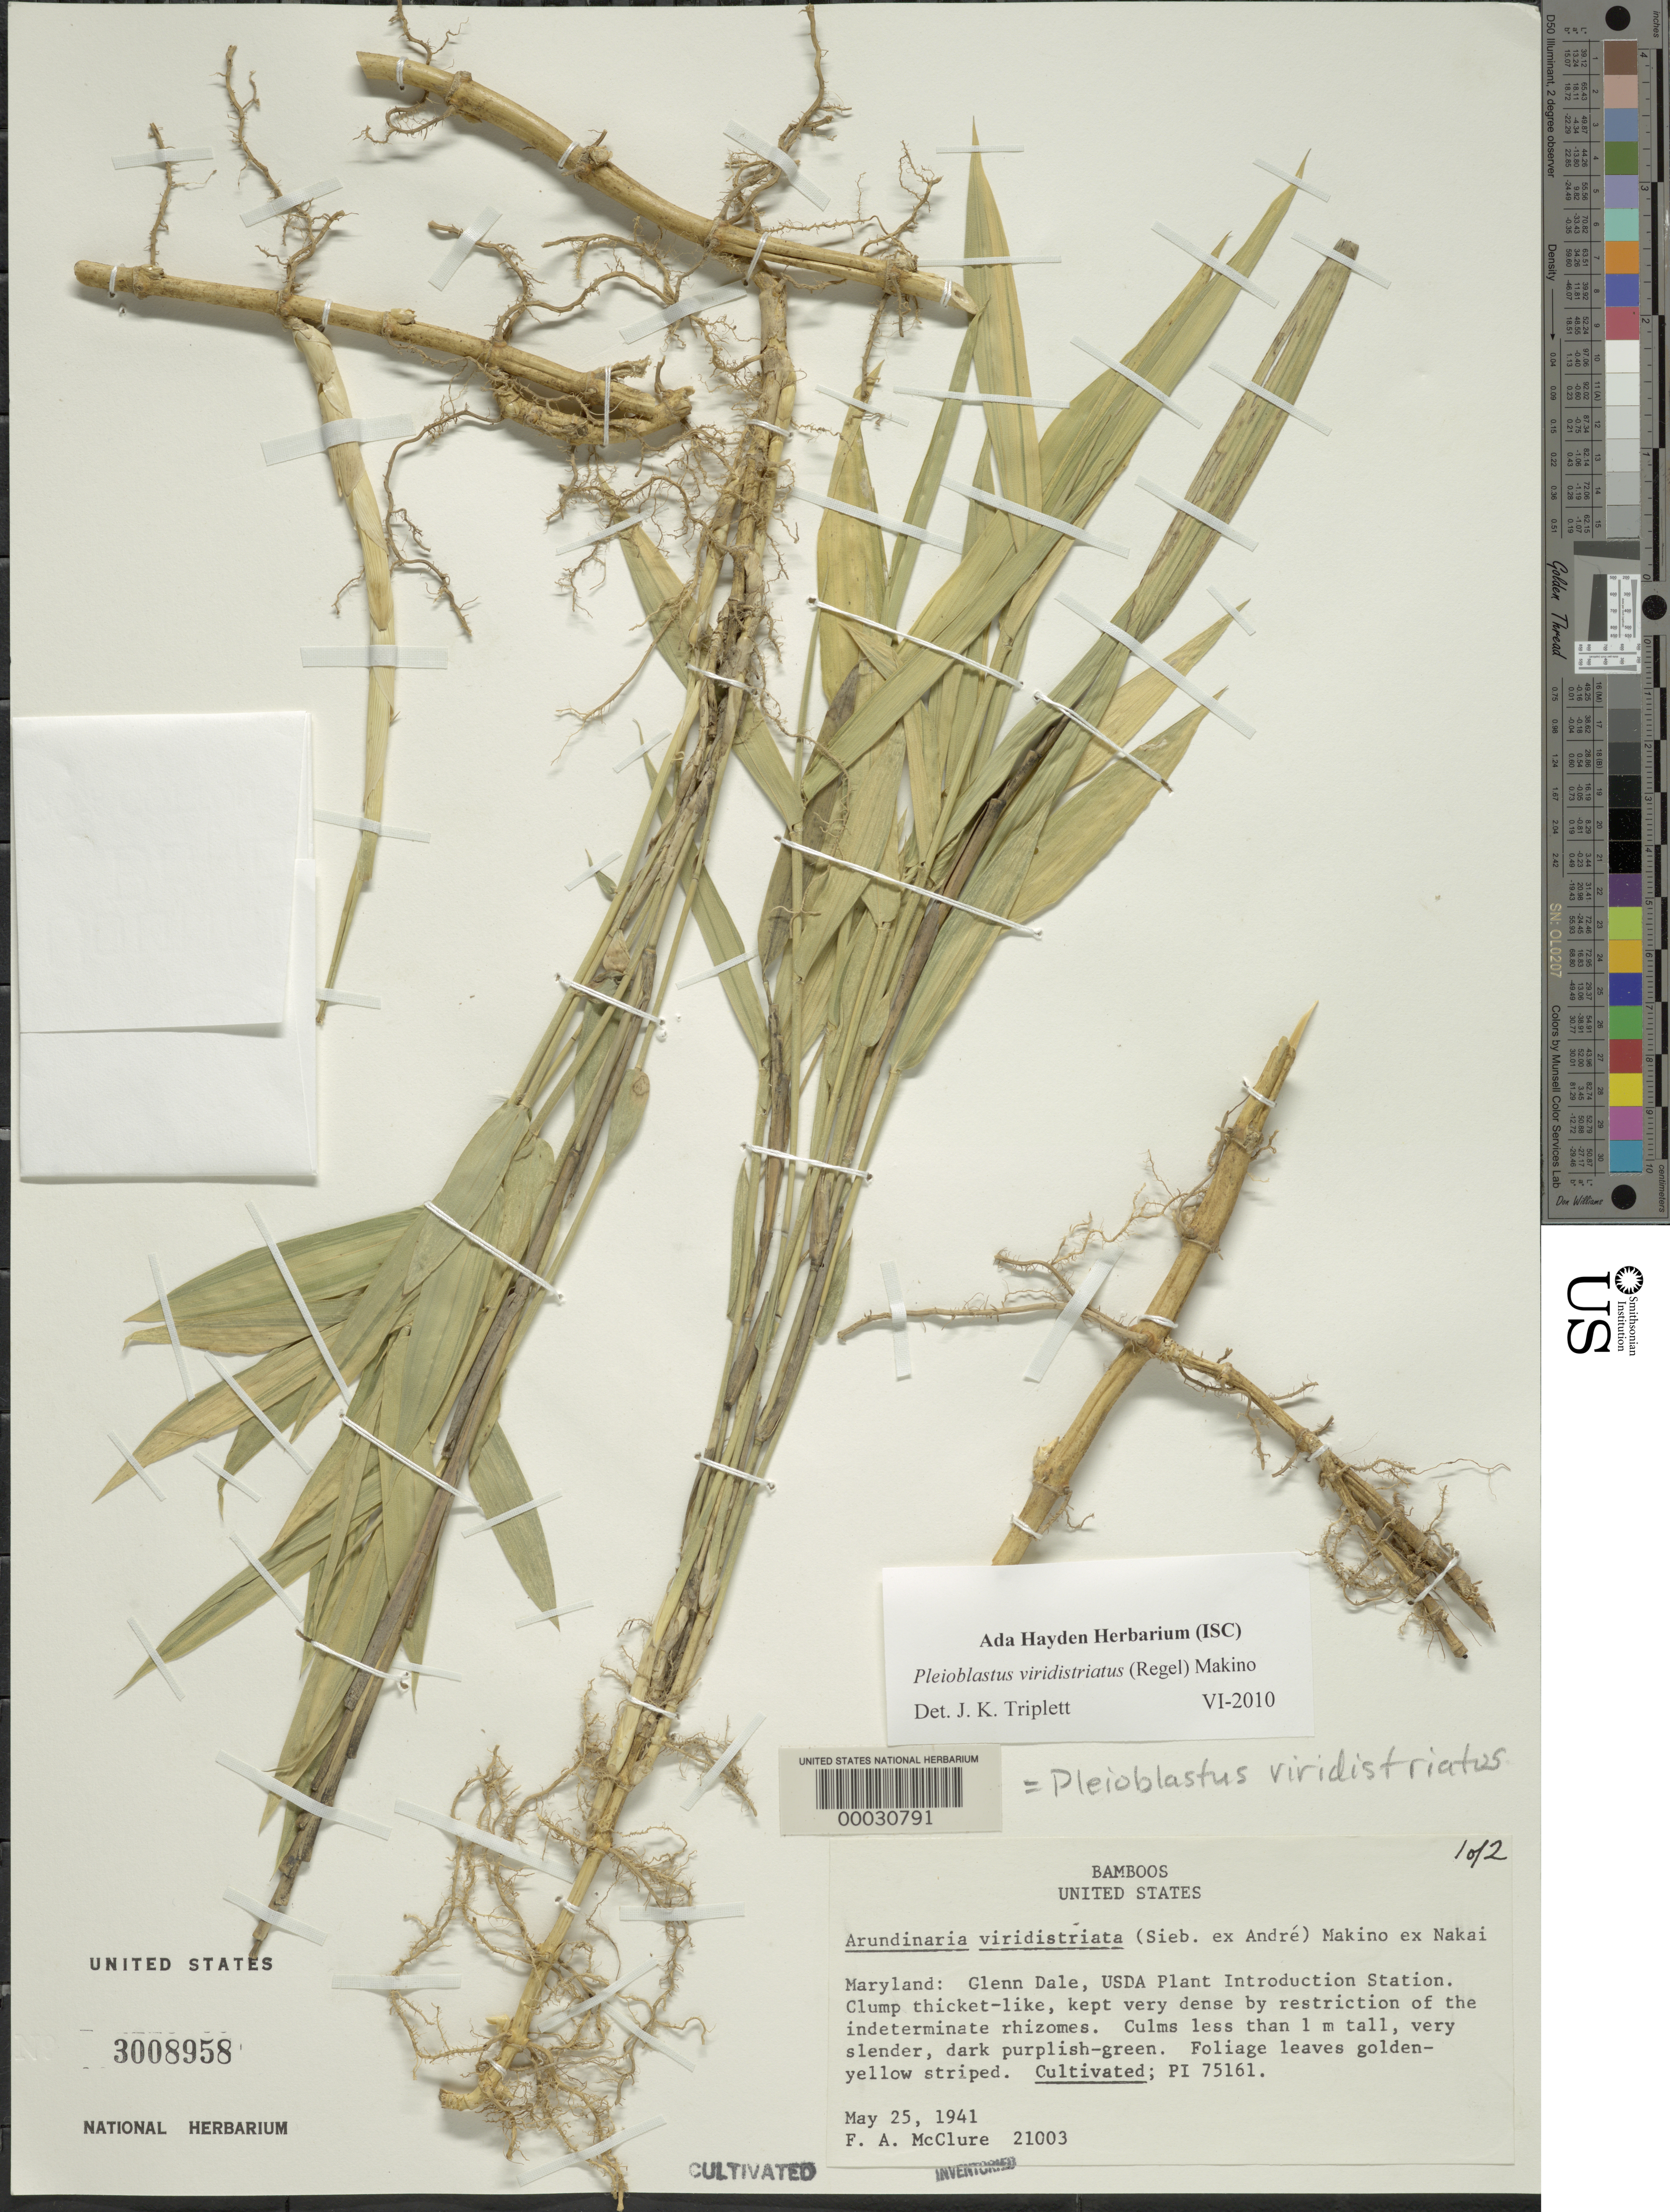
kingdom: Plantae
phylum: Tracheophyta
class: Liliopsida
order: Poales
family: Poaceae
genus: Pleioblastus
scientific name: Pleioblastus viridistriatus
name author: (Regel) Makino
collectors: F. A. McClure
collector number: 21003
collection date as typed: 25 May 1941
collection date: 1941-05-25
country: United States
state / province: Maryland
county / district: Prince George's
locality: Glenn dale, usda pi station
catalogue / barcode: US 3008958